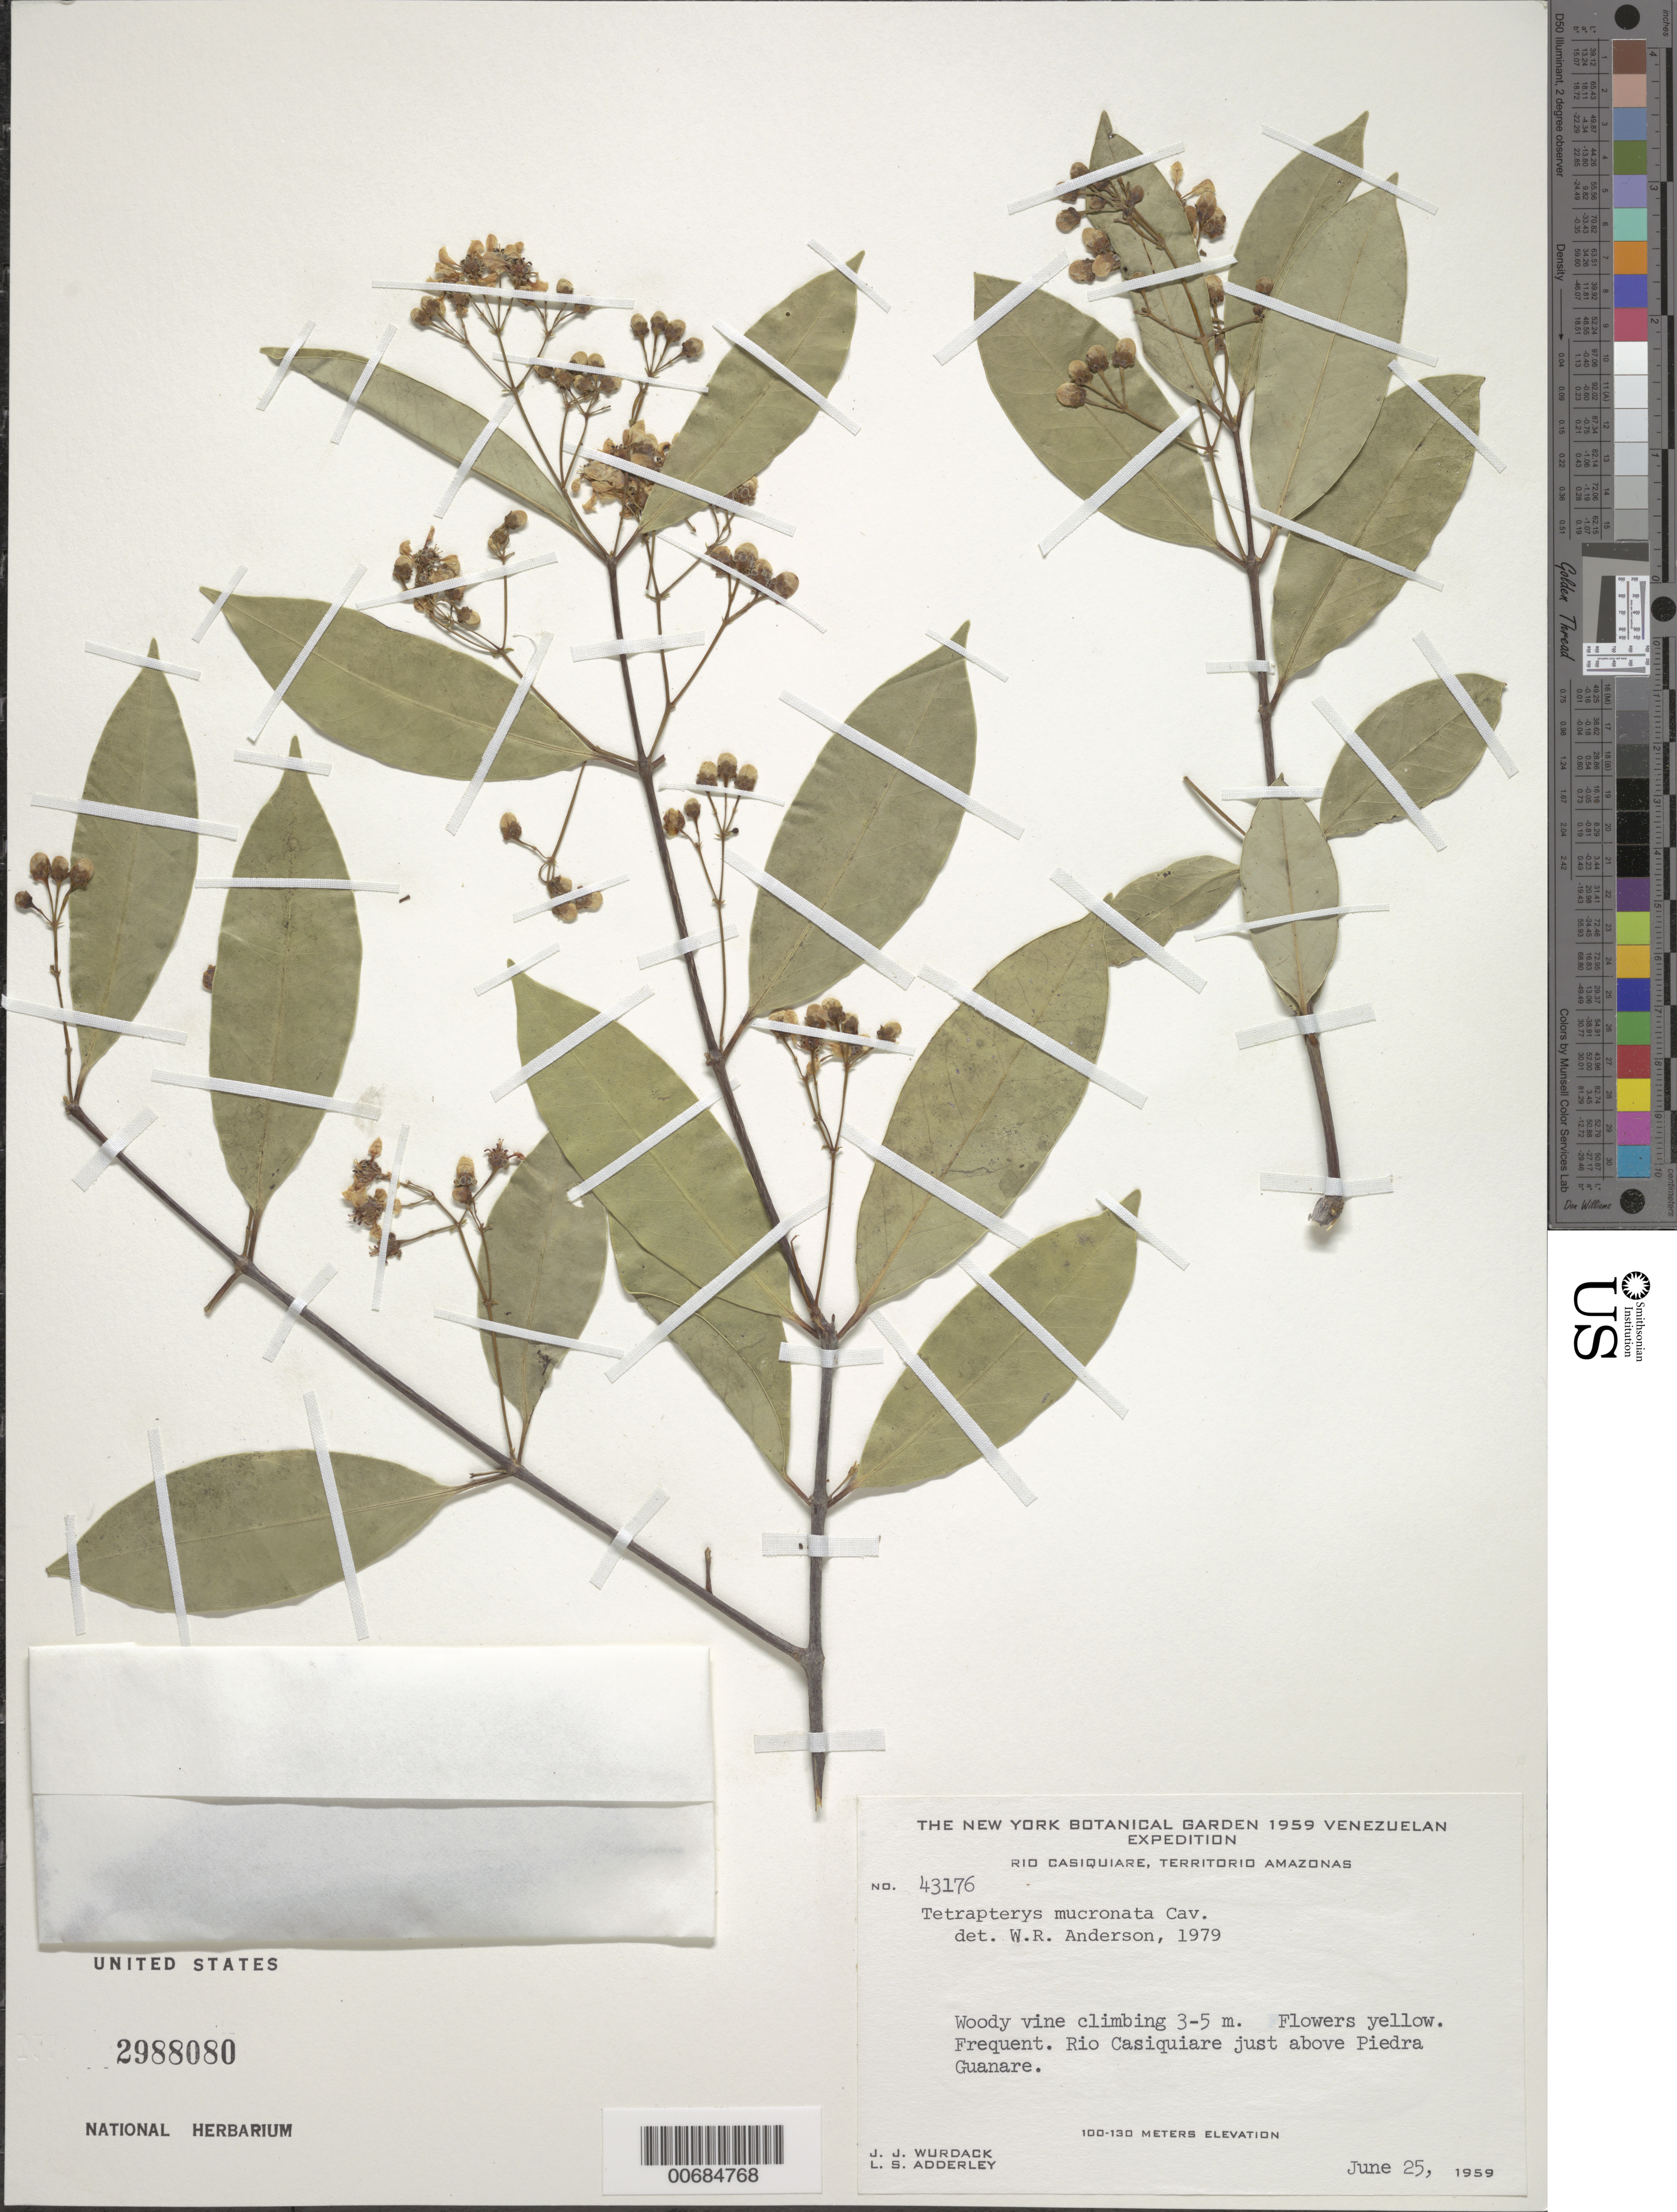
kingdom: Plantae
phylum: Tracheophyta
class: Magnoliopsida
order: Malpighiales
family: Malpighiaceae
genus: Tetrapterys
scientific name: Tetrapterys mucronata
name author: Cav.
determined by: Anderson, W. R., (MICH), University of Michigan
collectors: J. J. Wurdack & L. S. Adderley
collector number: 43176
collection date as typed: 25-Jun-59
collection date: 1959-06-25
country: Venezuela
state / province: Amazonas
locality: Río Casiquiare, just above Piedra Guanare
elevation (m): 100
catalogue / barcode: US 2988080